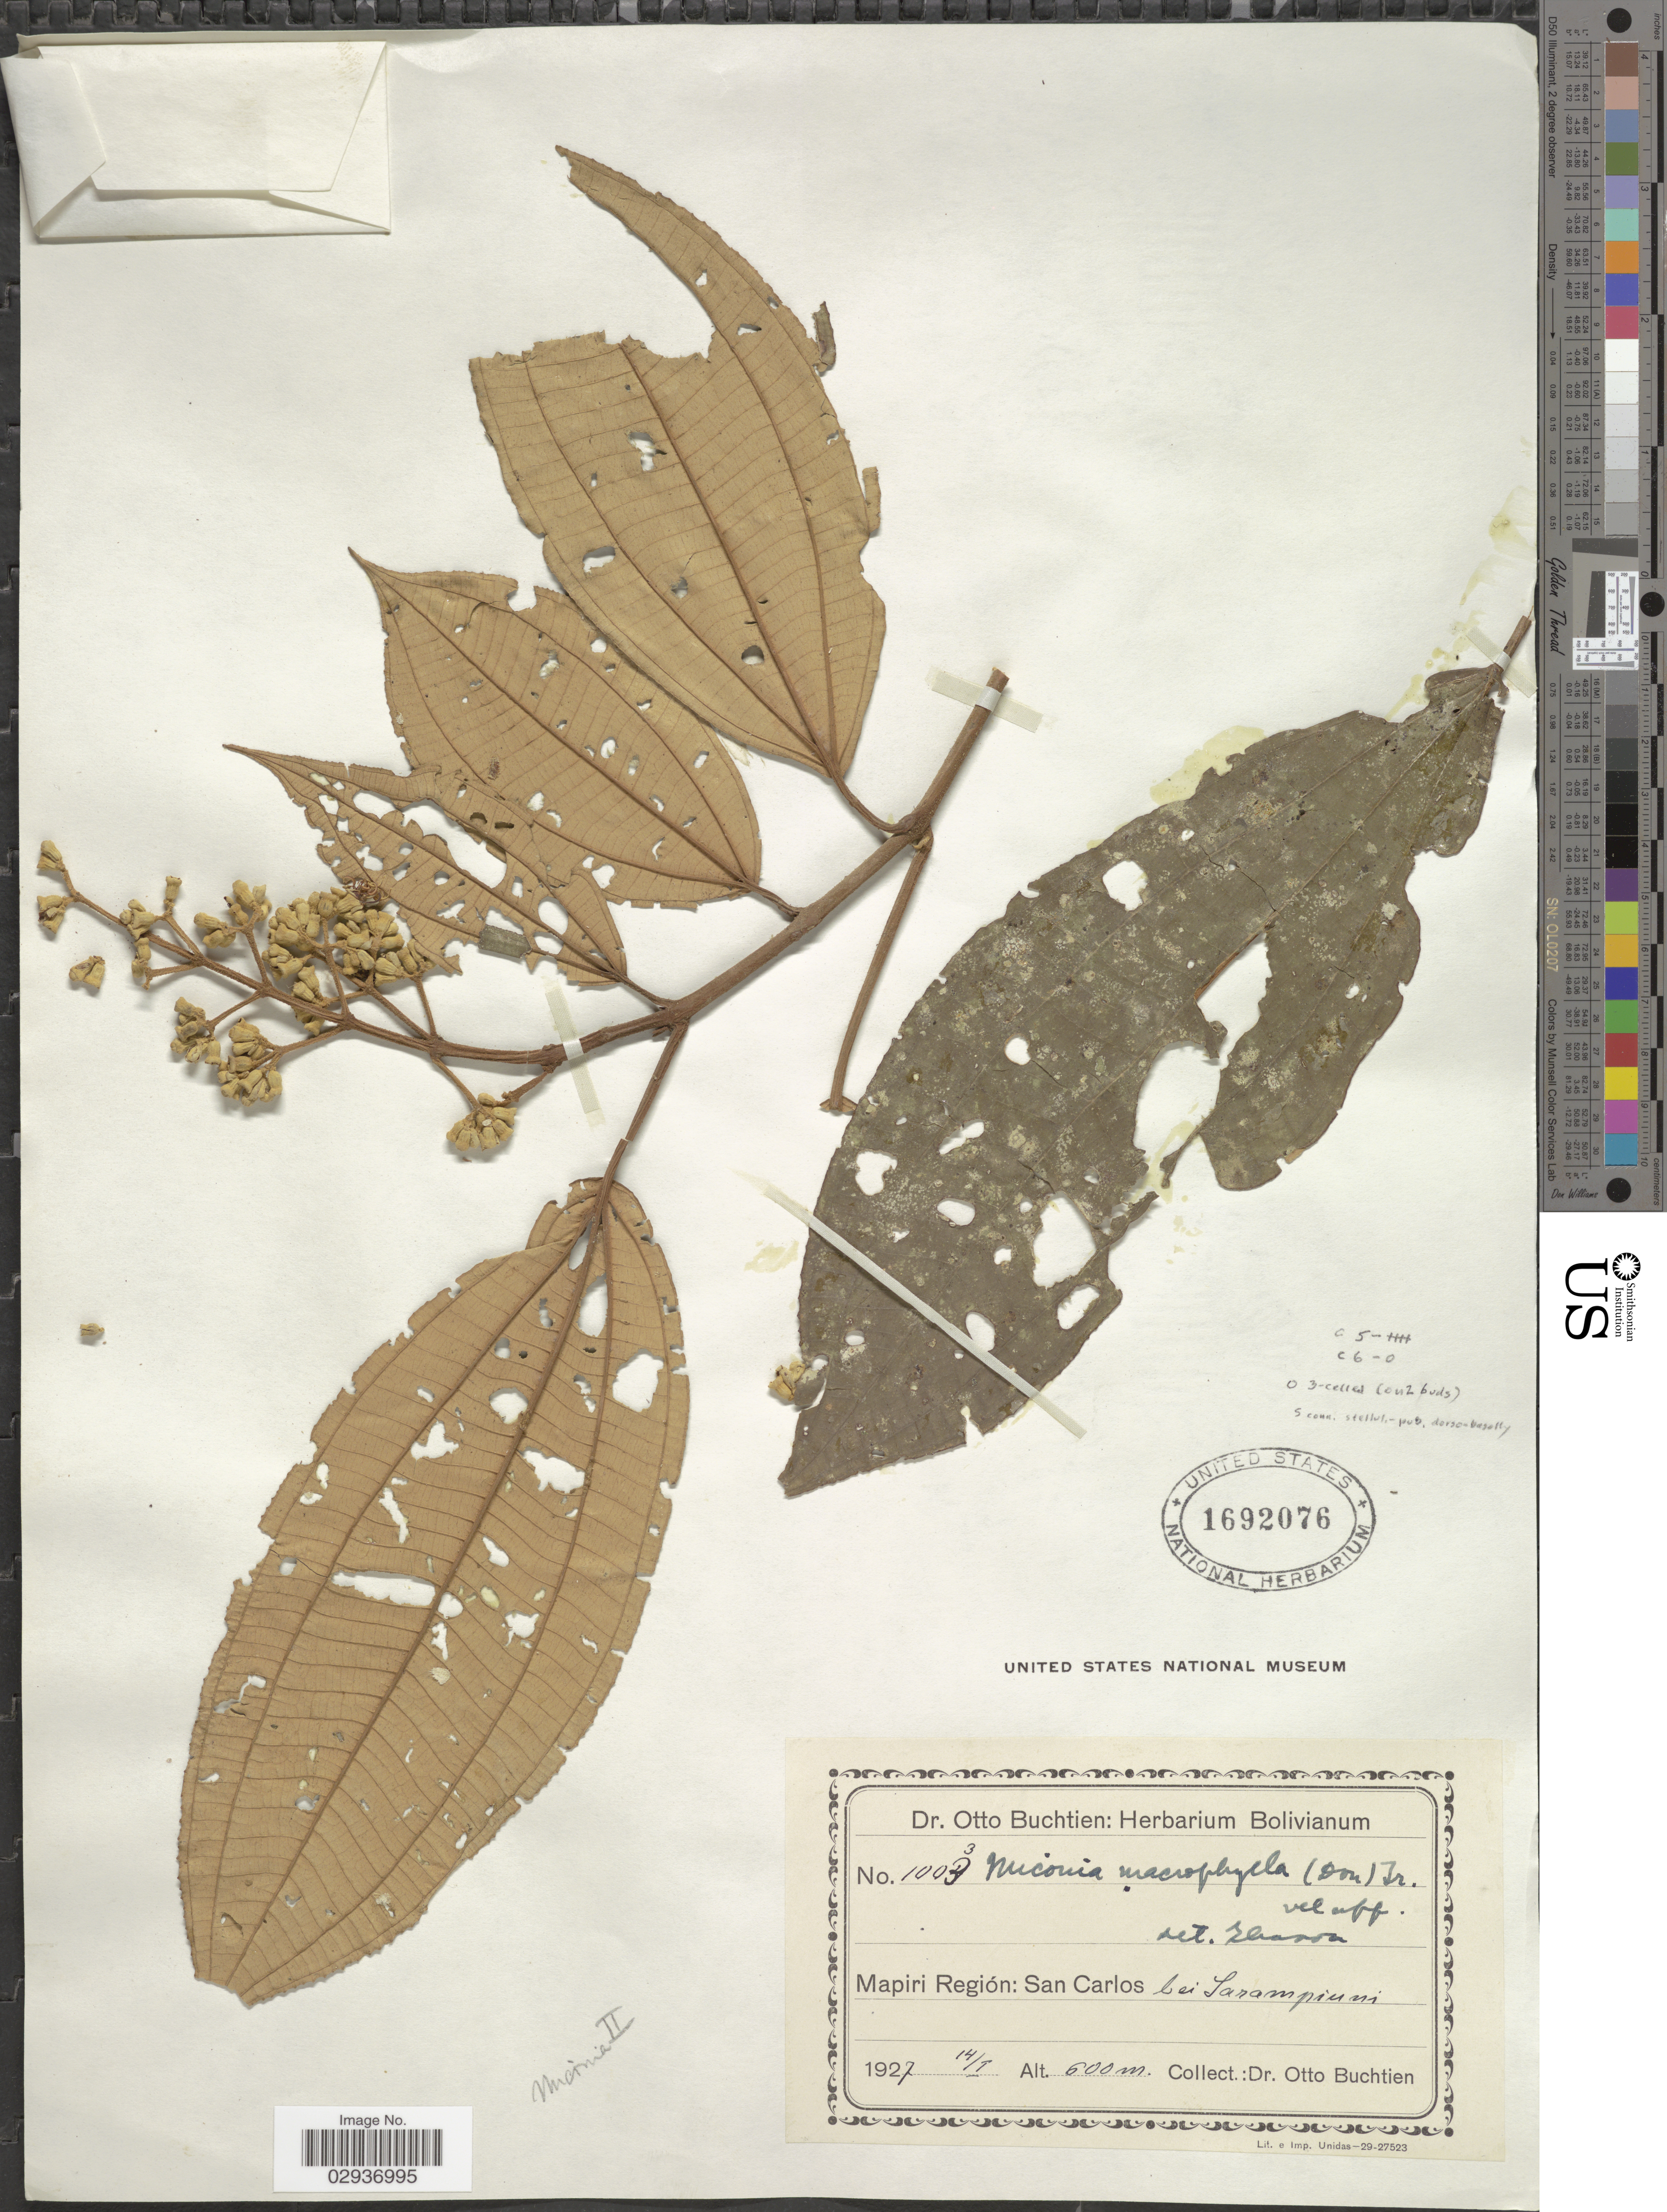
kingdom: Plantae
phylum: Tracheophyta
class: Magnoliopsida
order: Myrtales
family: Melastomataceae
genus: Miconia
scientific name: Miconia bubalina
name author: Naudin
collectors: O. Buchtien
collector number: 1003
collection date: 1927-01-14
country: Bolivia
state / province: La Paz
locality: Mapiri Región: San Carlos bei Sarampiuni.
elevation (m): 600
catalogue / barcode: US 1692076